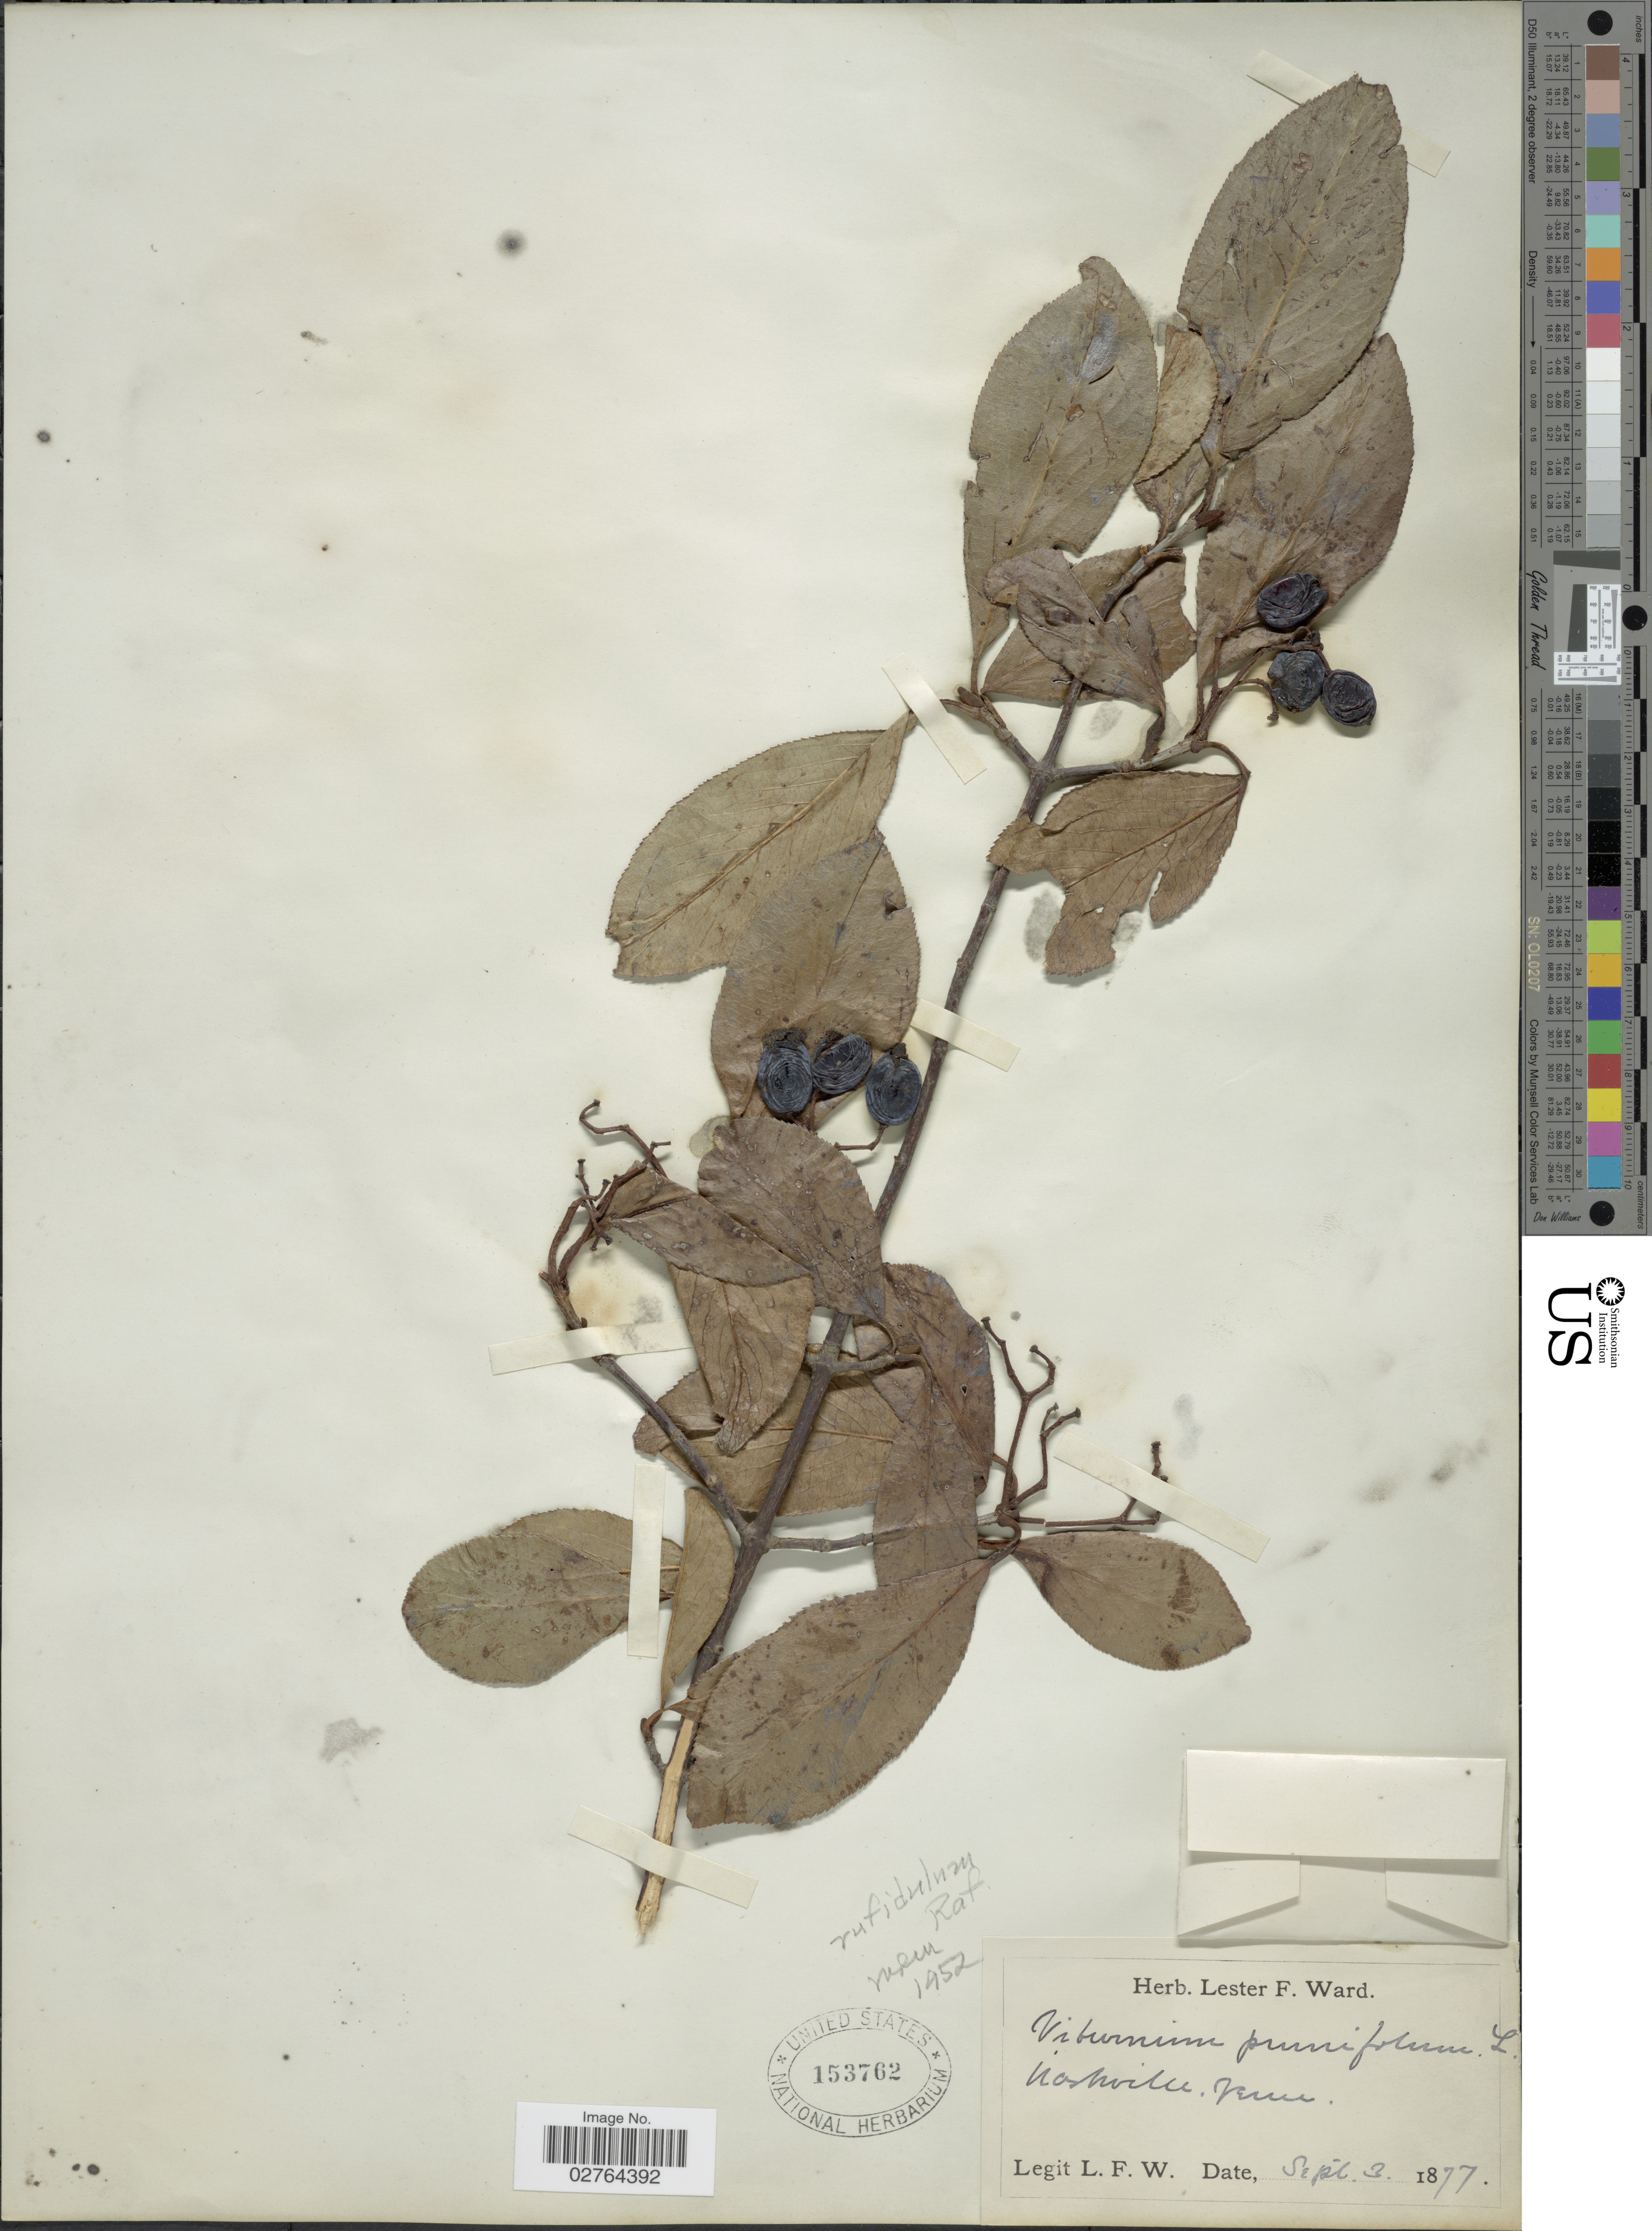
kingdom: Plantae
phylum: Tracheophyta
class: Magnoliopsida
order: Dipsacales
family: Viburnaceae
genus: Viburnum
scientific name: Viburnum rufidulum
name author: Raf.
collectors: L. F. Ward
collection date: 1877-09-03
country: United States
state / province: Tennessee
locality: Nashville.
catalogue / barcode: US 153762